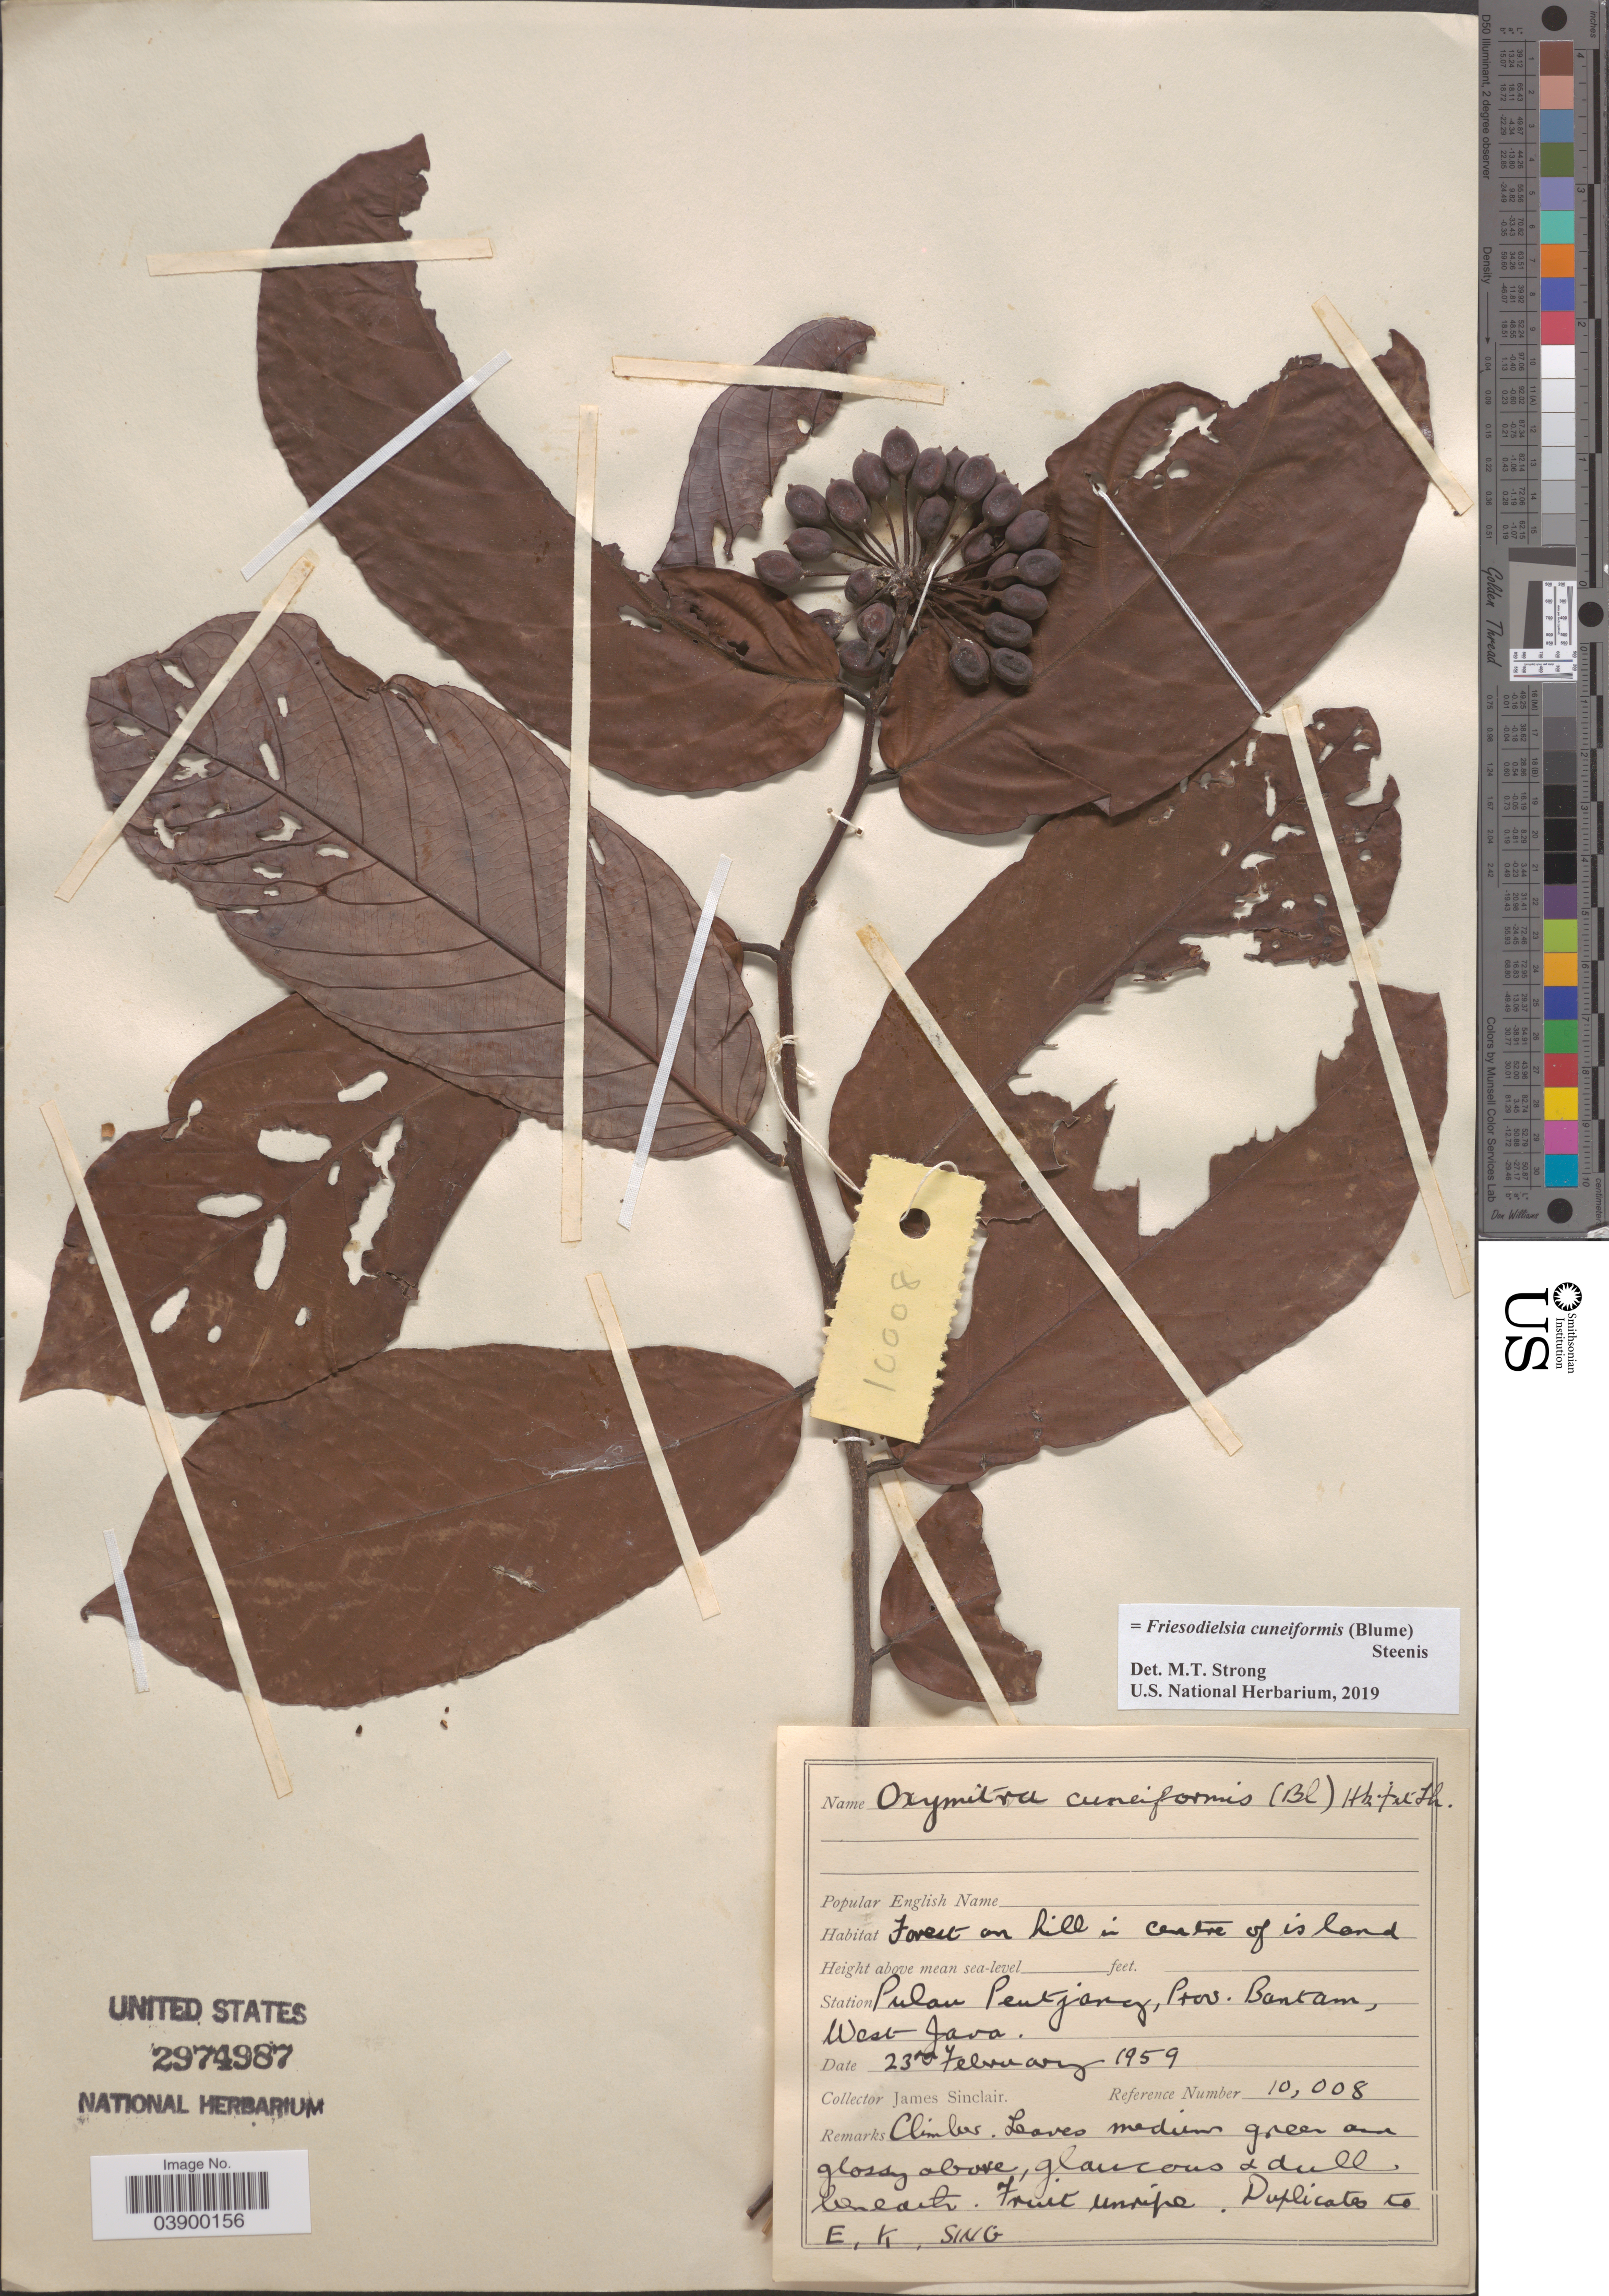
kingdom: Plantae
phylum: Tracheophyta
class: Magnoliopsida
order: Magnoliales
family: Annonaceae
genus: Friesodielsia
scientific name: Friesodielsia cuneiformis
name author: (Blume) Steenis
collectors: J. Sinclair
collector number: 10008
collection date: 1959-02-23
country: Indonesia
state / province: Java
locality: Station Pulau Pentjang, Prov. Bantam, West Java.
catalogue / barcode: US 2974987